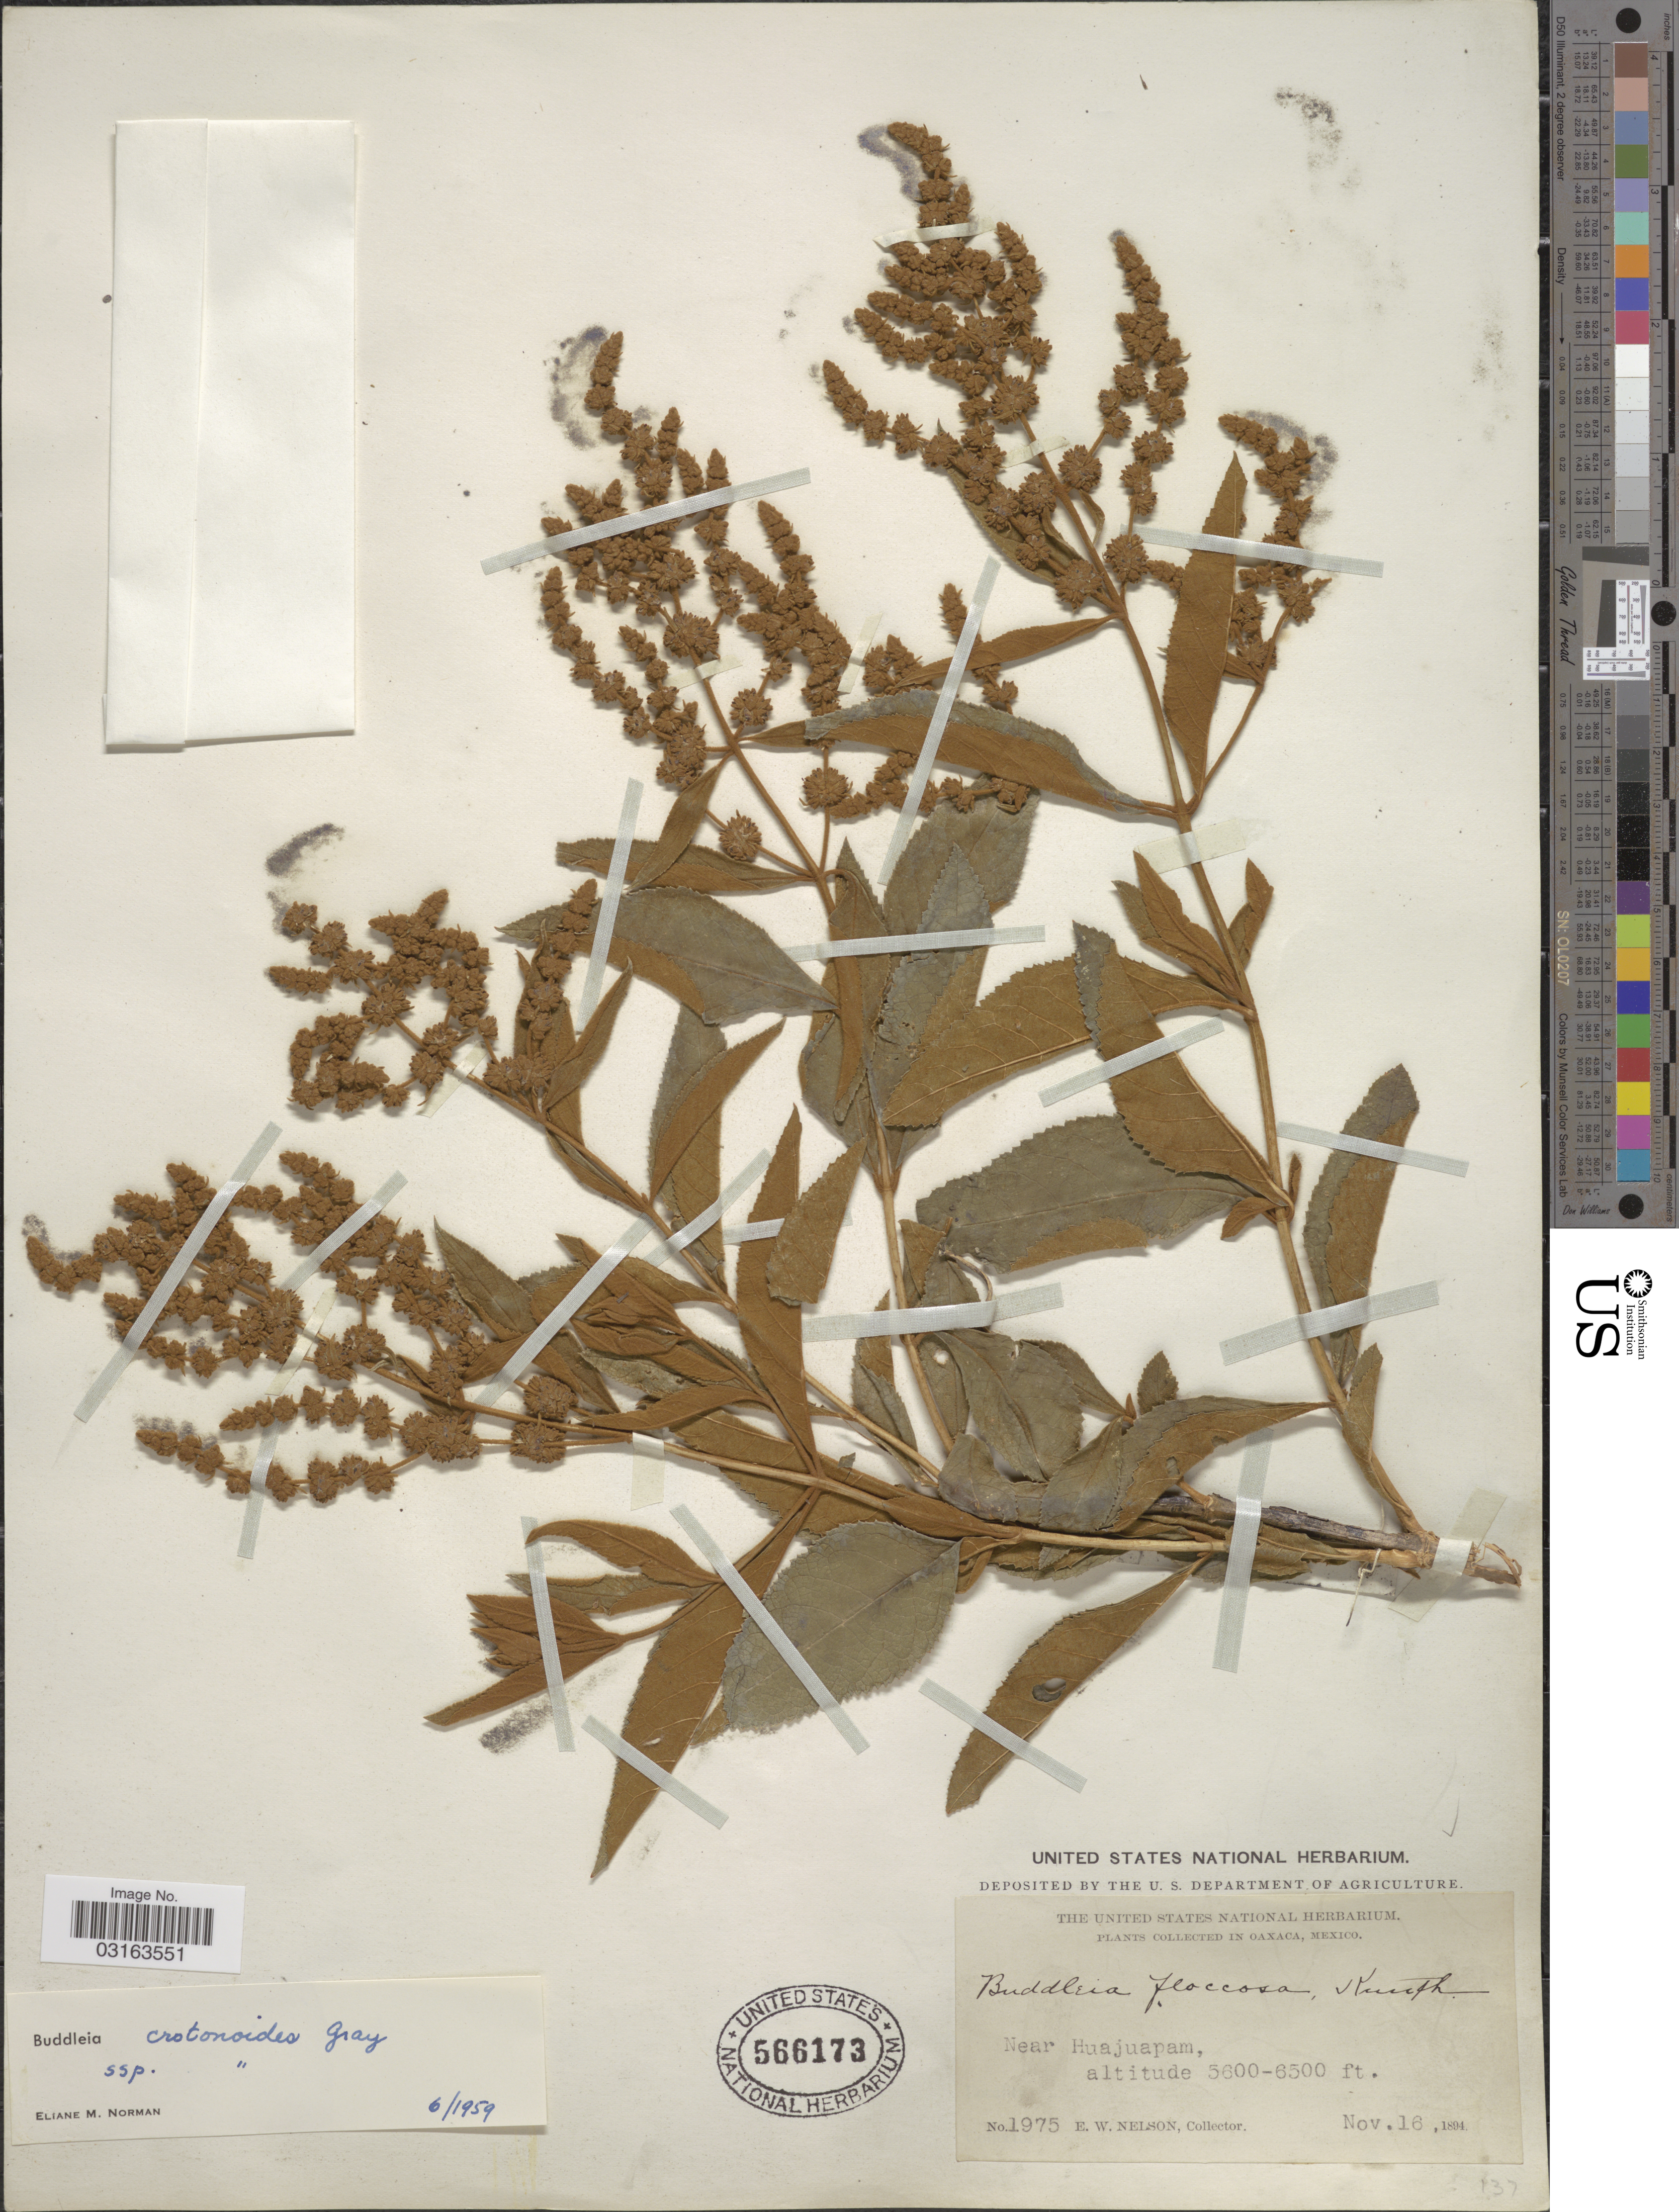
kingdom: Plantae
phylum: Tracheophyta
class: Magnoliopsida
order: Lamiales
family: Scrophulariaceae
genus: Buddleja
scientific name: Buddleja crotonoides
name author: A. Gray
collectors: E. W. Nelson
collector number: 1975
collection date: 1894-11-16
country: Mexico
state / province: Oaxaca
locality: Near Huajuapam.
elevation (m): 1707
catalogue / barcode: US 566173